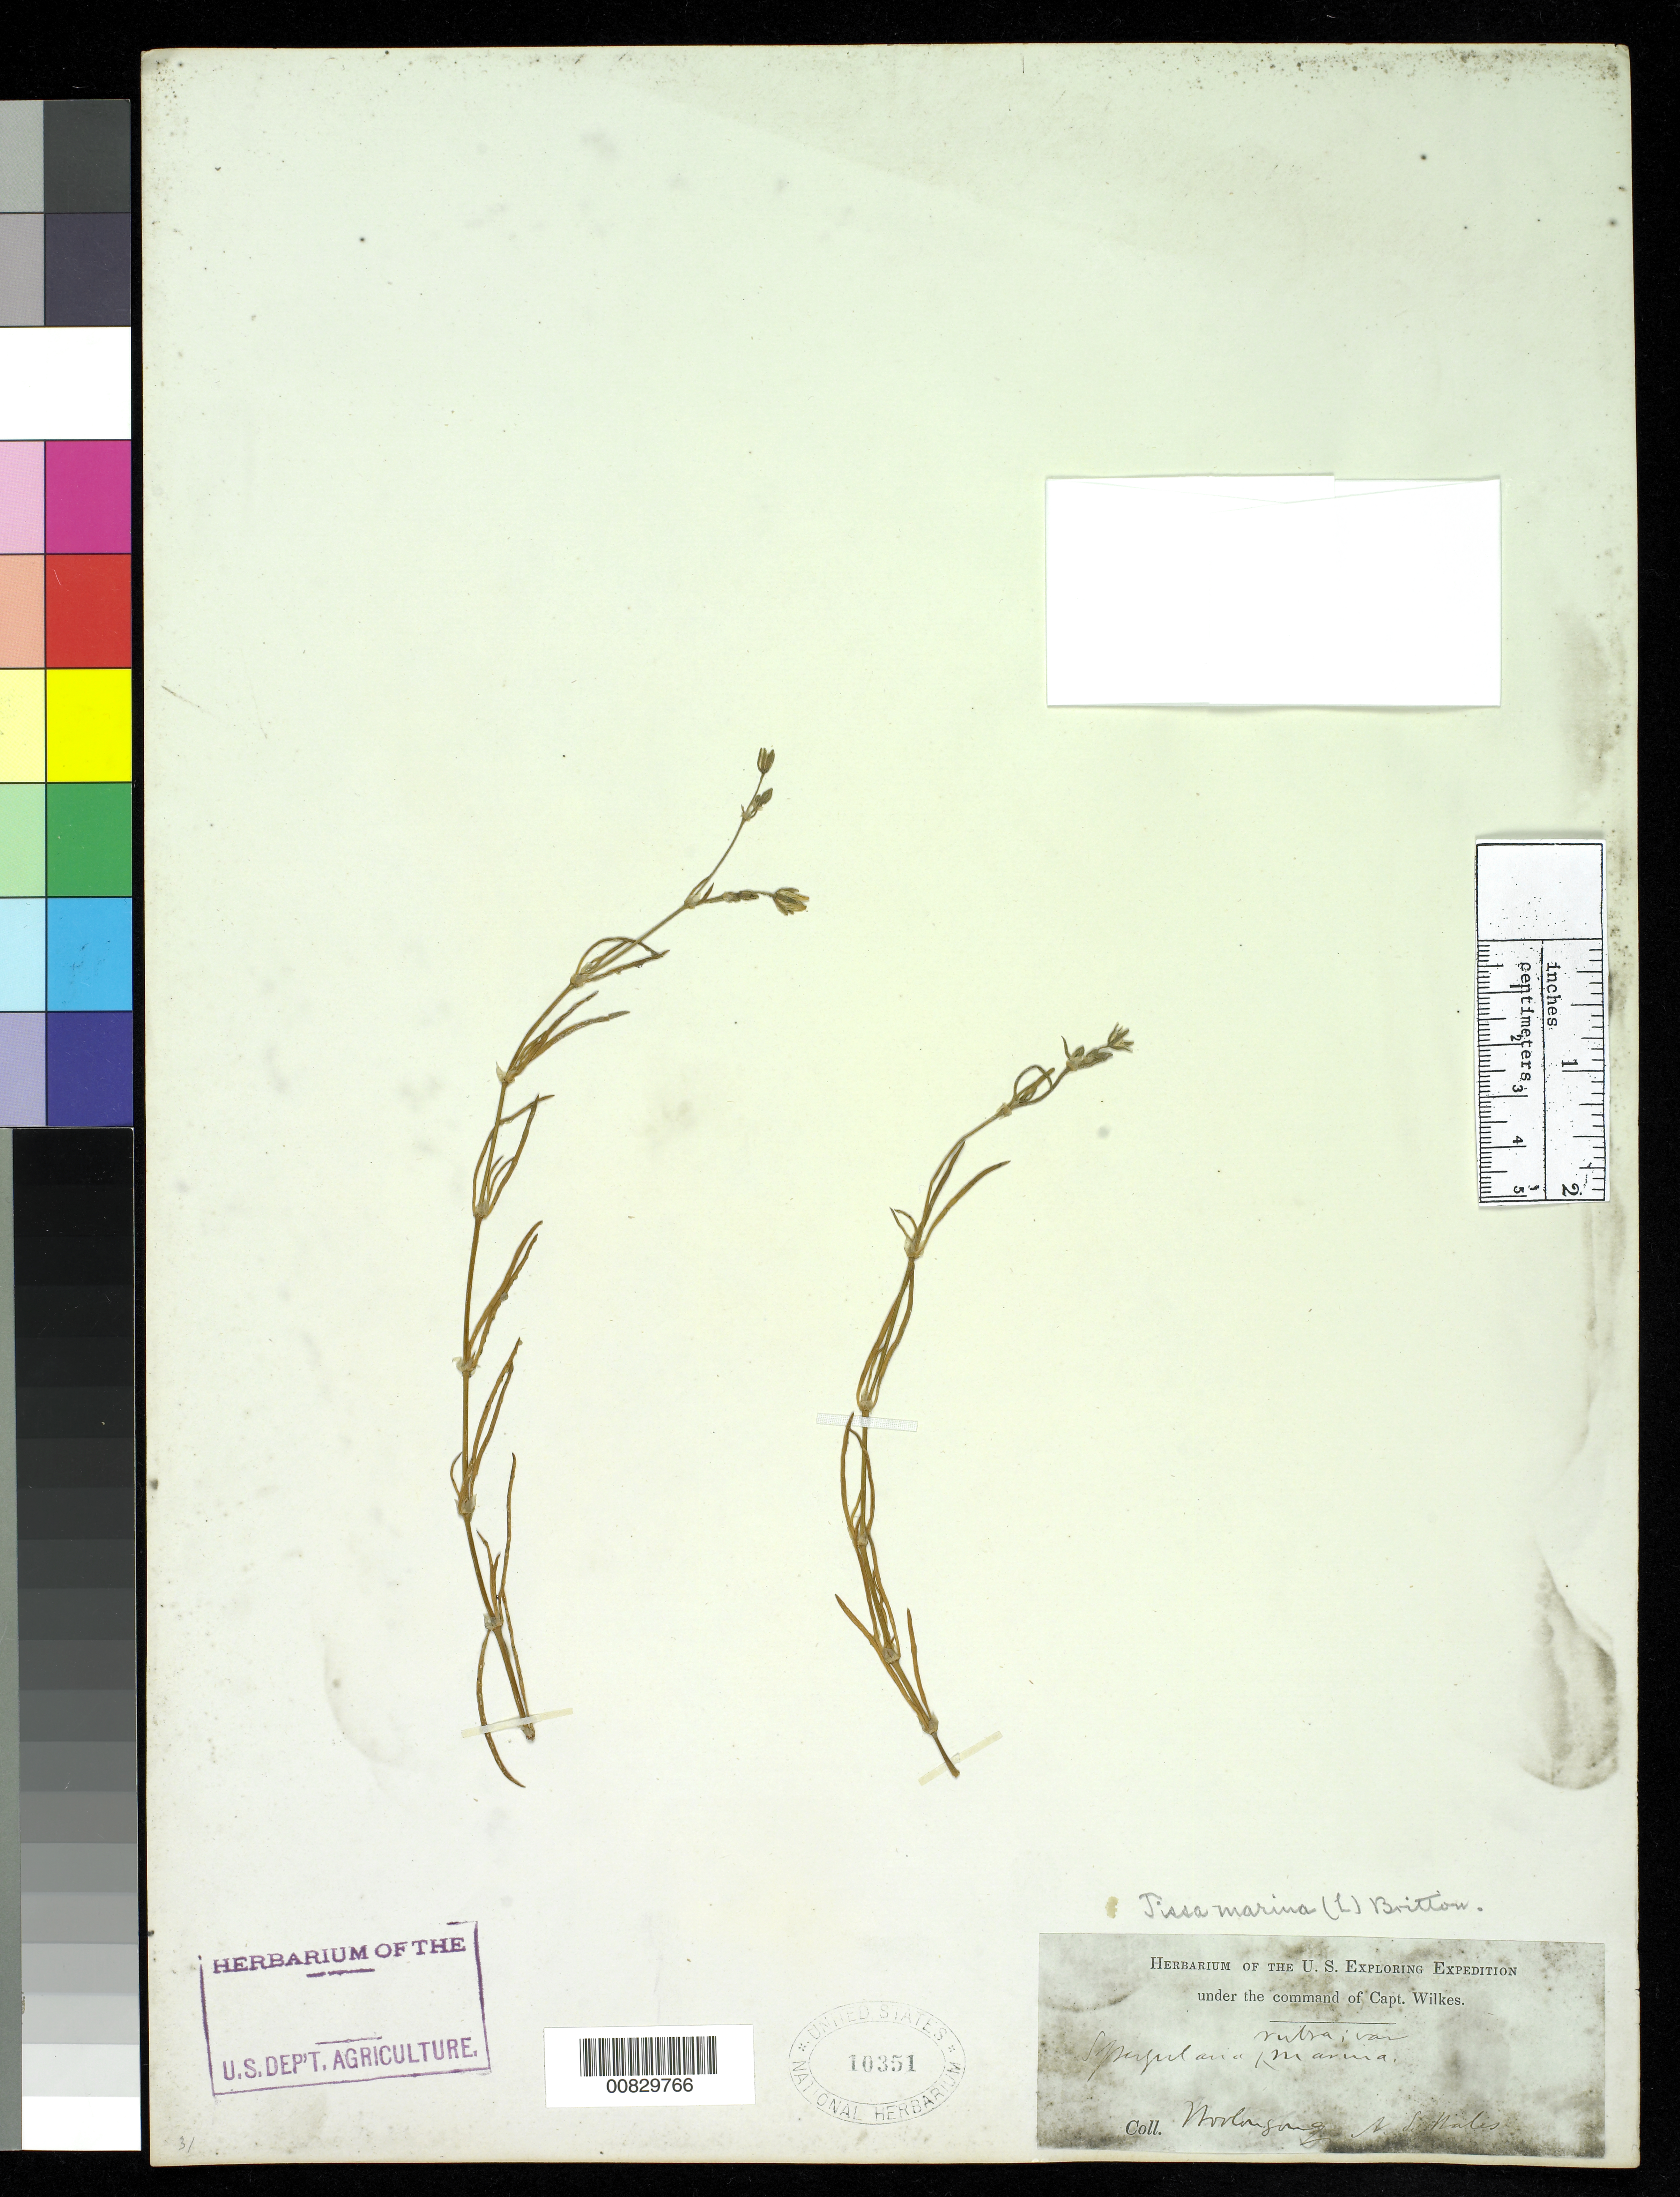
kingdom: Plantae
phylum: Tracheophyta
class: Magnoliopsida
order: Caryophyllales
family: Caryophyllaceae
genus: Spergularia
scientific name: Spergularia marina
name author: (L.) Griseb.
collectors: Wilkes Explor. Exped.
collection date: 1838/1842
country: Australia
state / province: New South Wales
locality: Woolongong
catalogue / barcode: US 10351